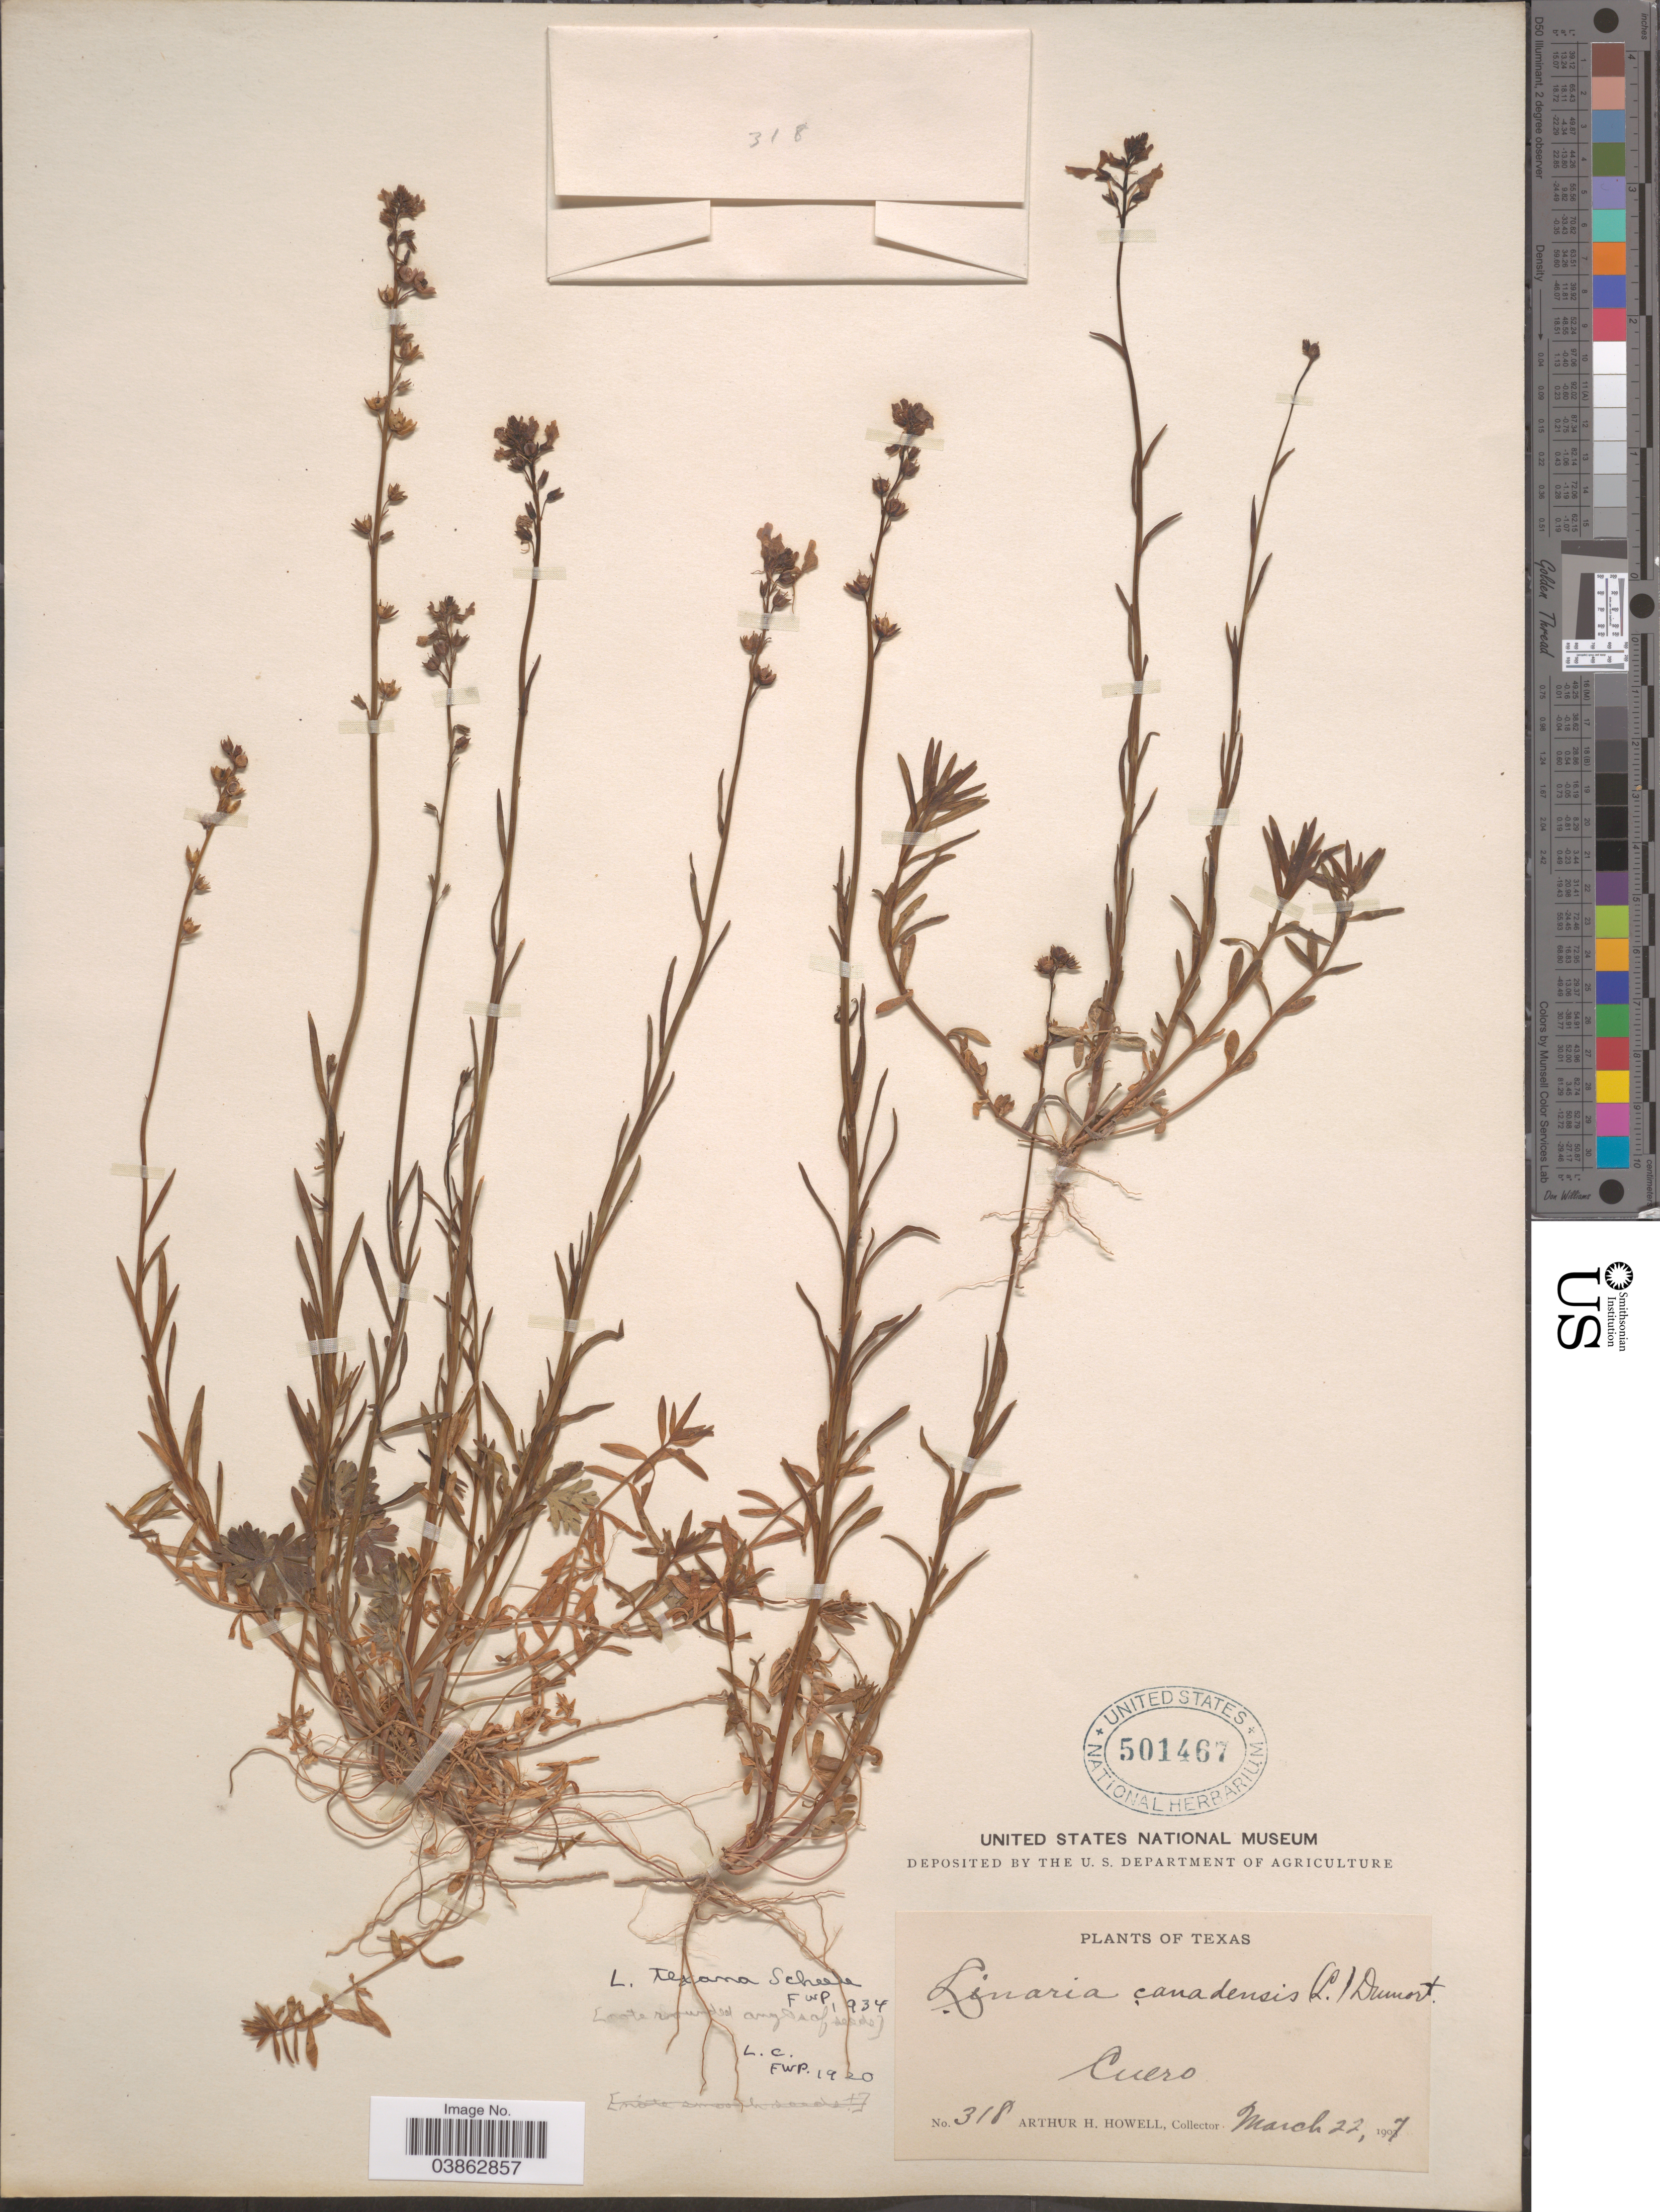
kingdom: Plantae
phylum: Tracheophyta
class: Magnoliopsida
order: Lamiales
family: Plantaginaceae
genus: Linaria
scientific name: Linaria texana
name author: Scheele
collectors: A. H. Howell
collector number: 318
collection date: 1907-03-22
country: United States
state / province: Texas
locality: Cuero.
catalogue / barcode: US 501467